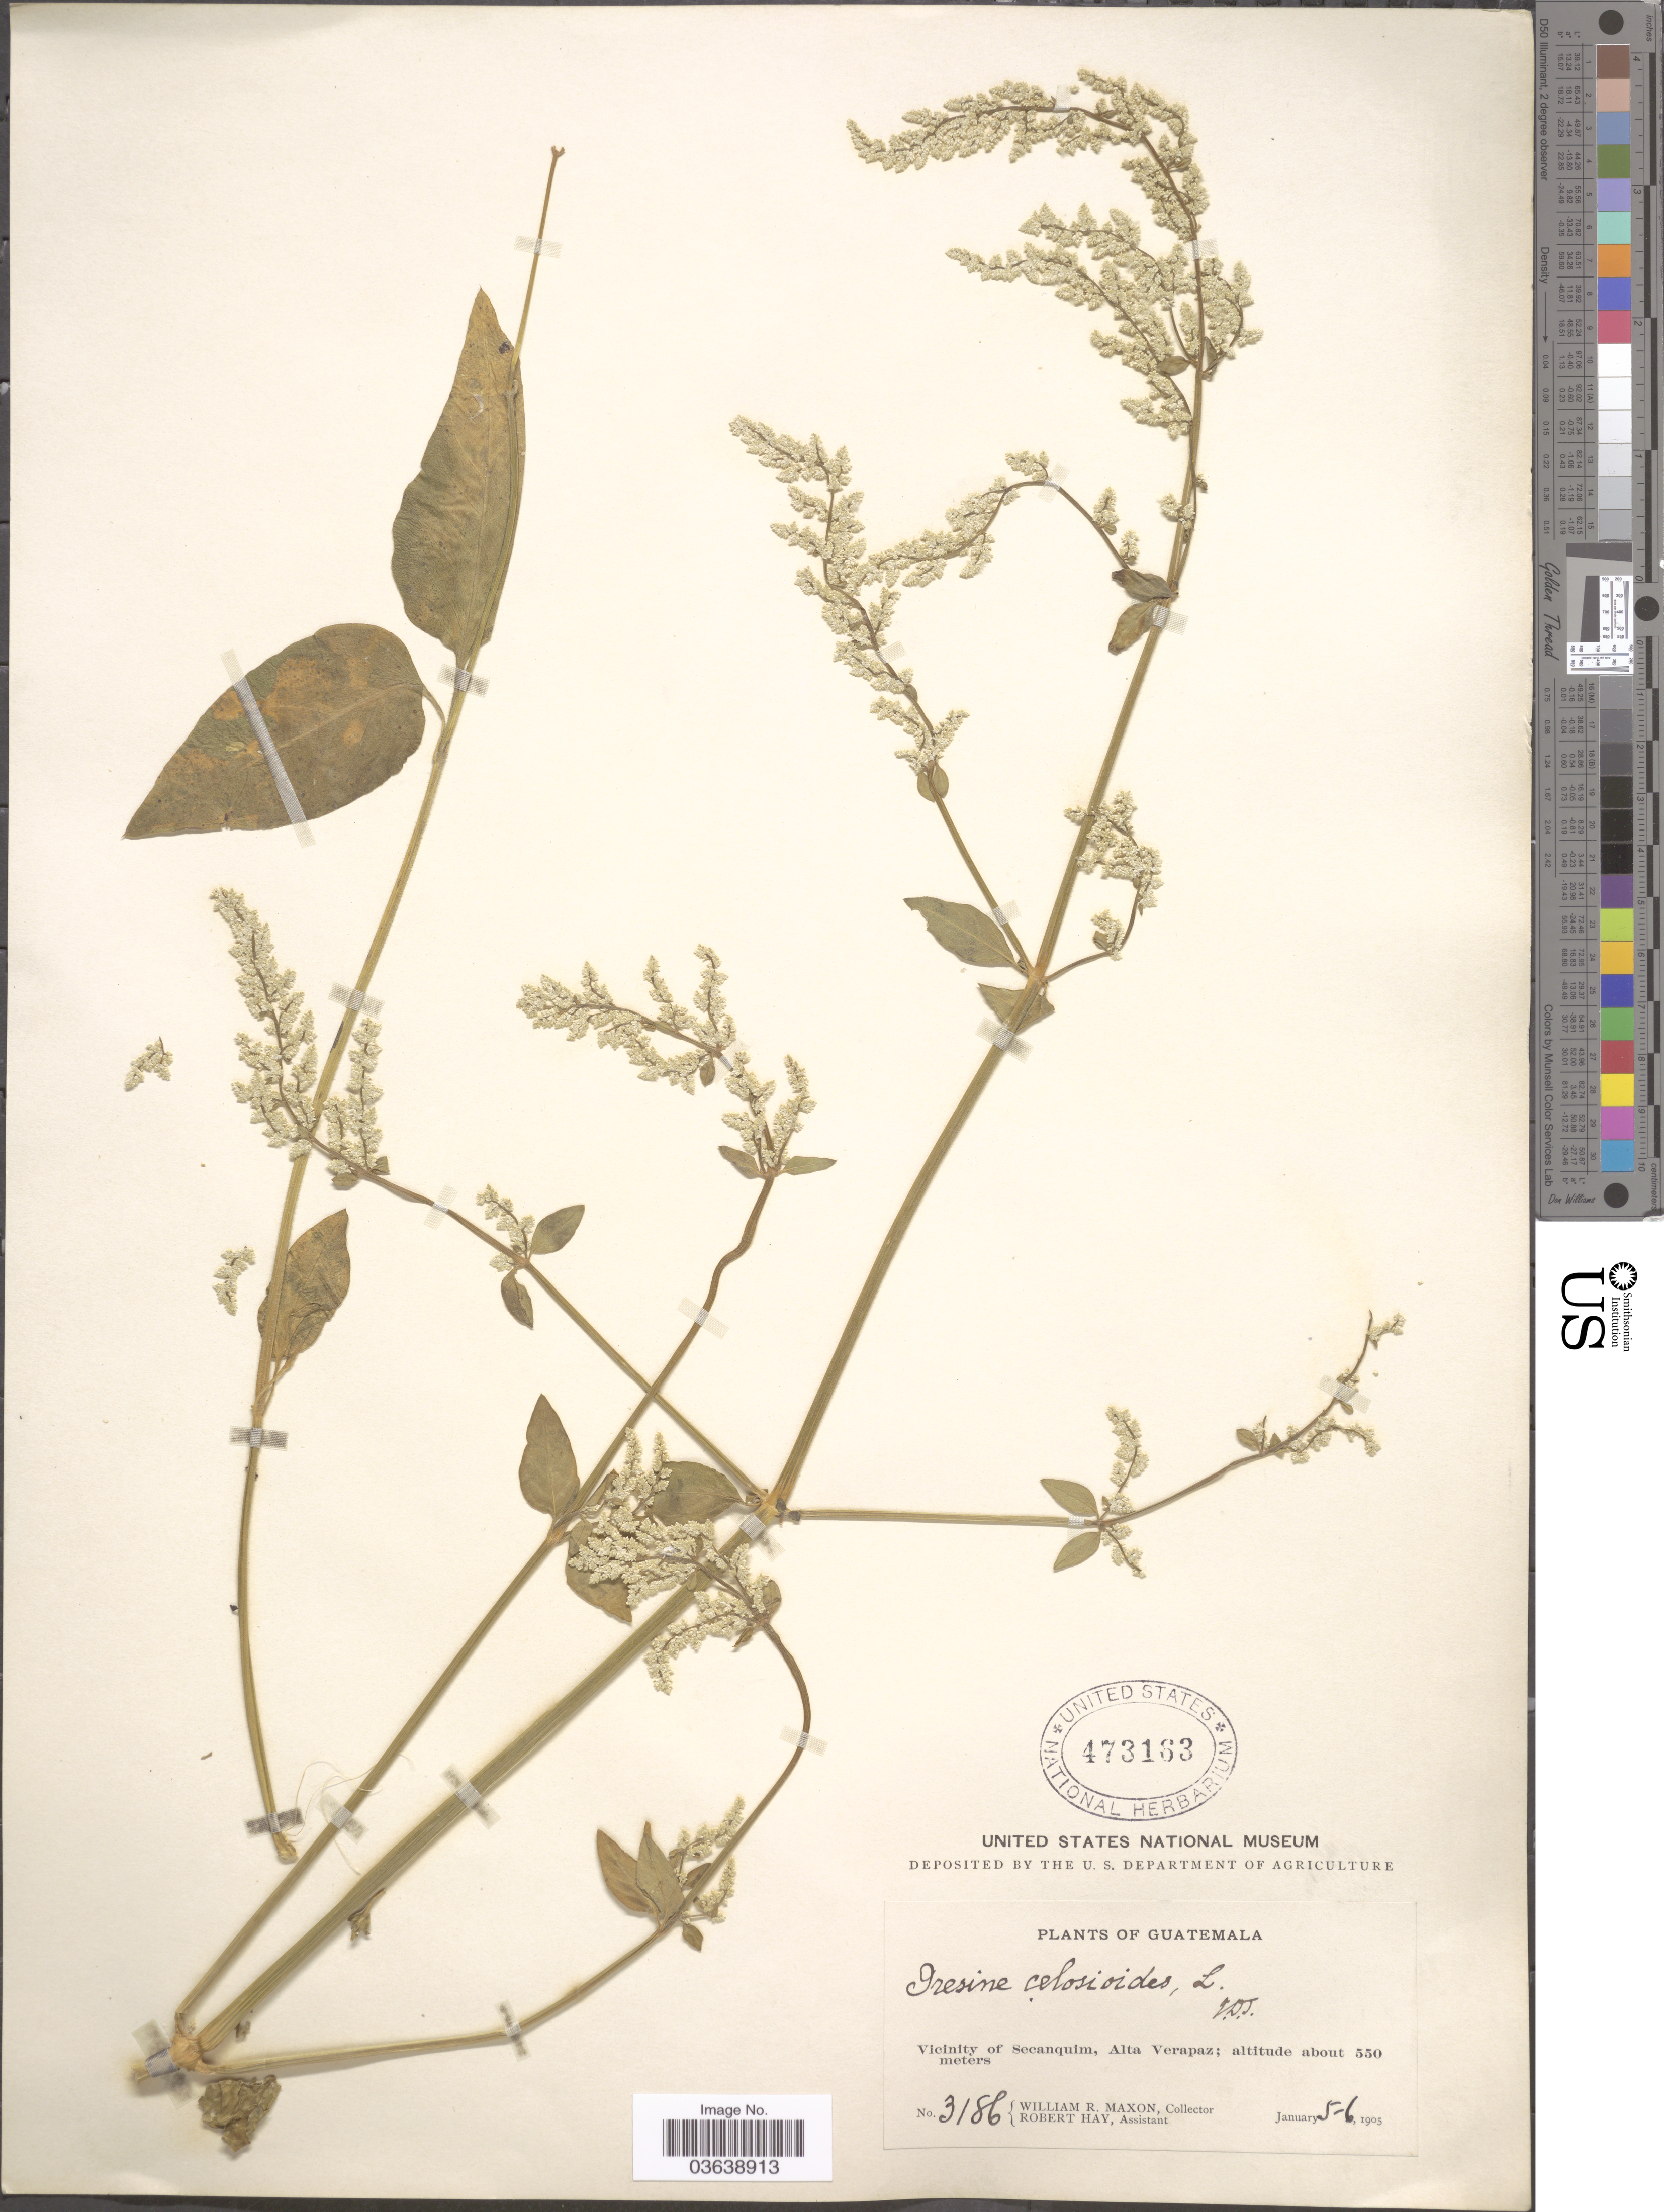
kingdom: Plantae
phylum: Tracheophyta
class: Magnoliopsida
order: Caryophyllales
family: Amaranthaceae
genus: Iresine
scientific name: Iresine celosia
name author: L.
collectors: W. R. Maxon & R. H. Hay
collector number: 3186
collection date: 1905-01-05/1905-01-06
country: Guatemala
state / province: Alta Verapaz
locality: Vicinity of Secanquim.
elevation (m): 550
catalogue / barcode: US 473163